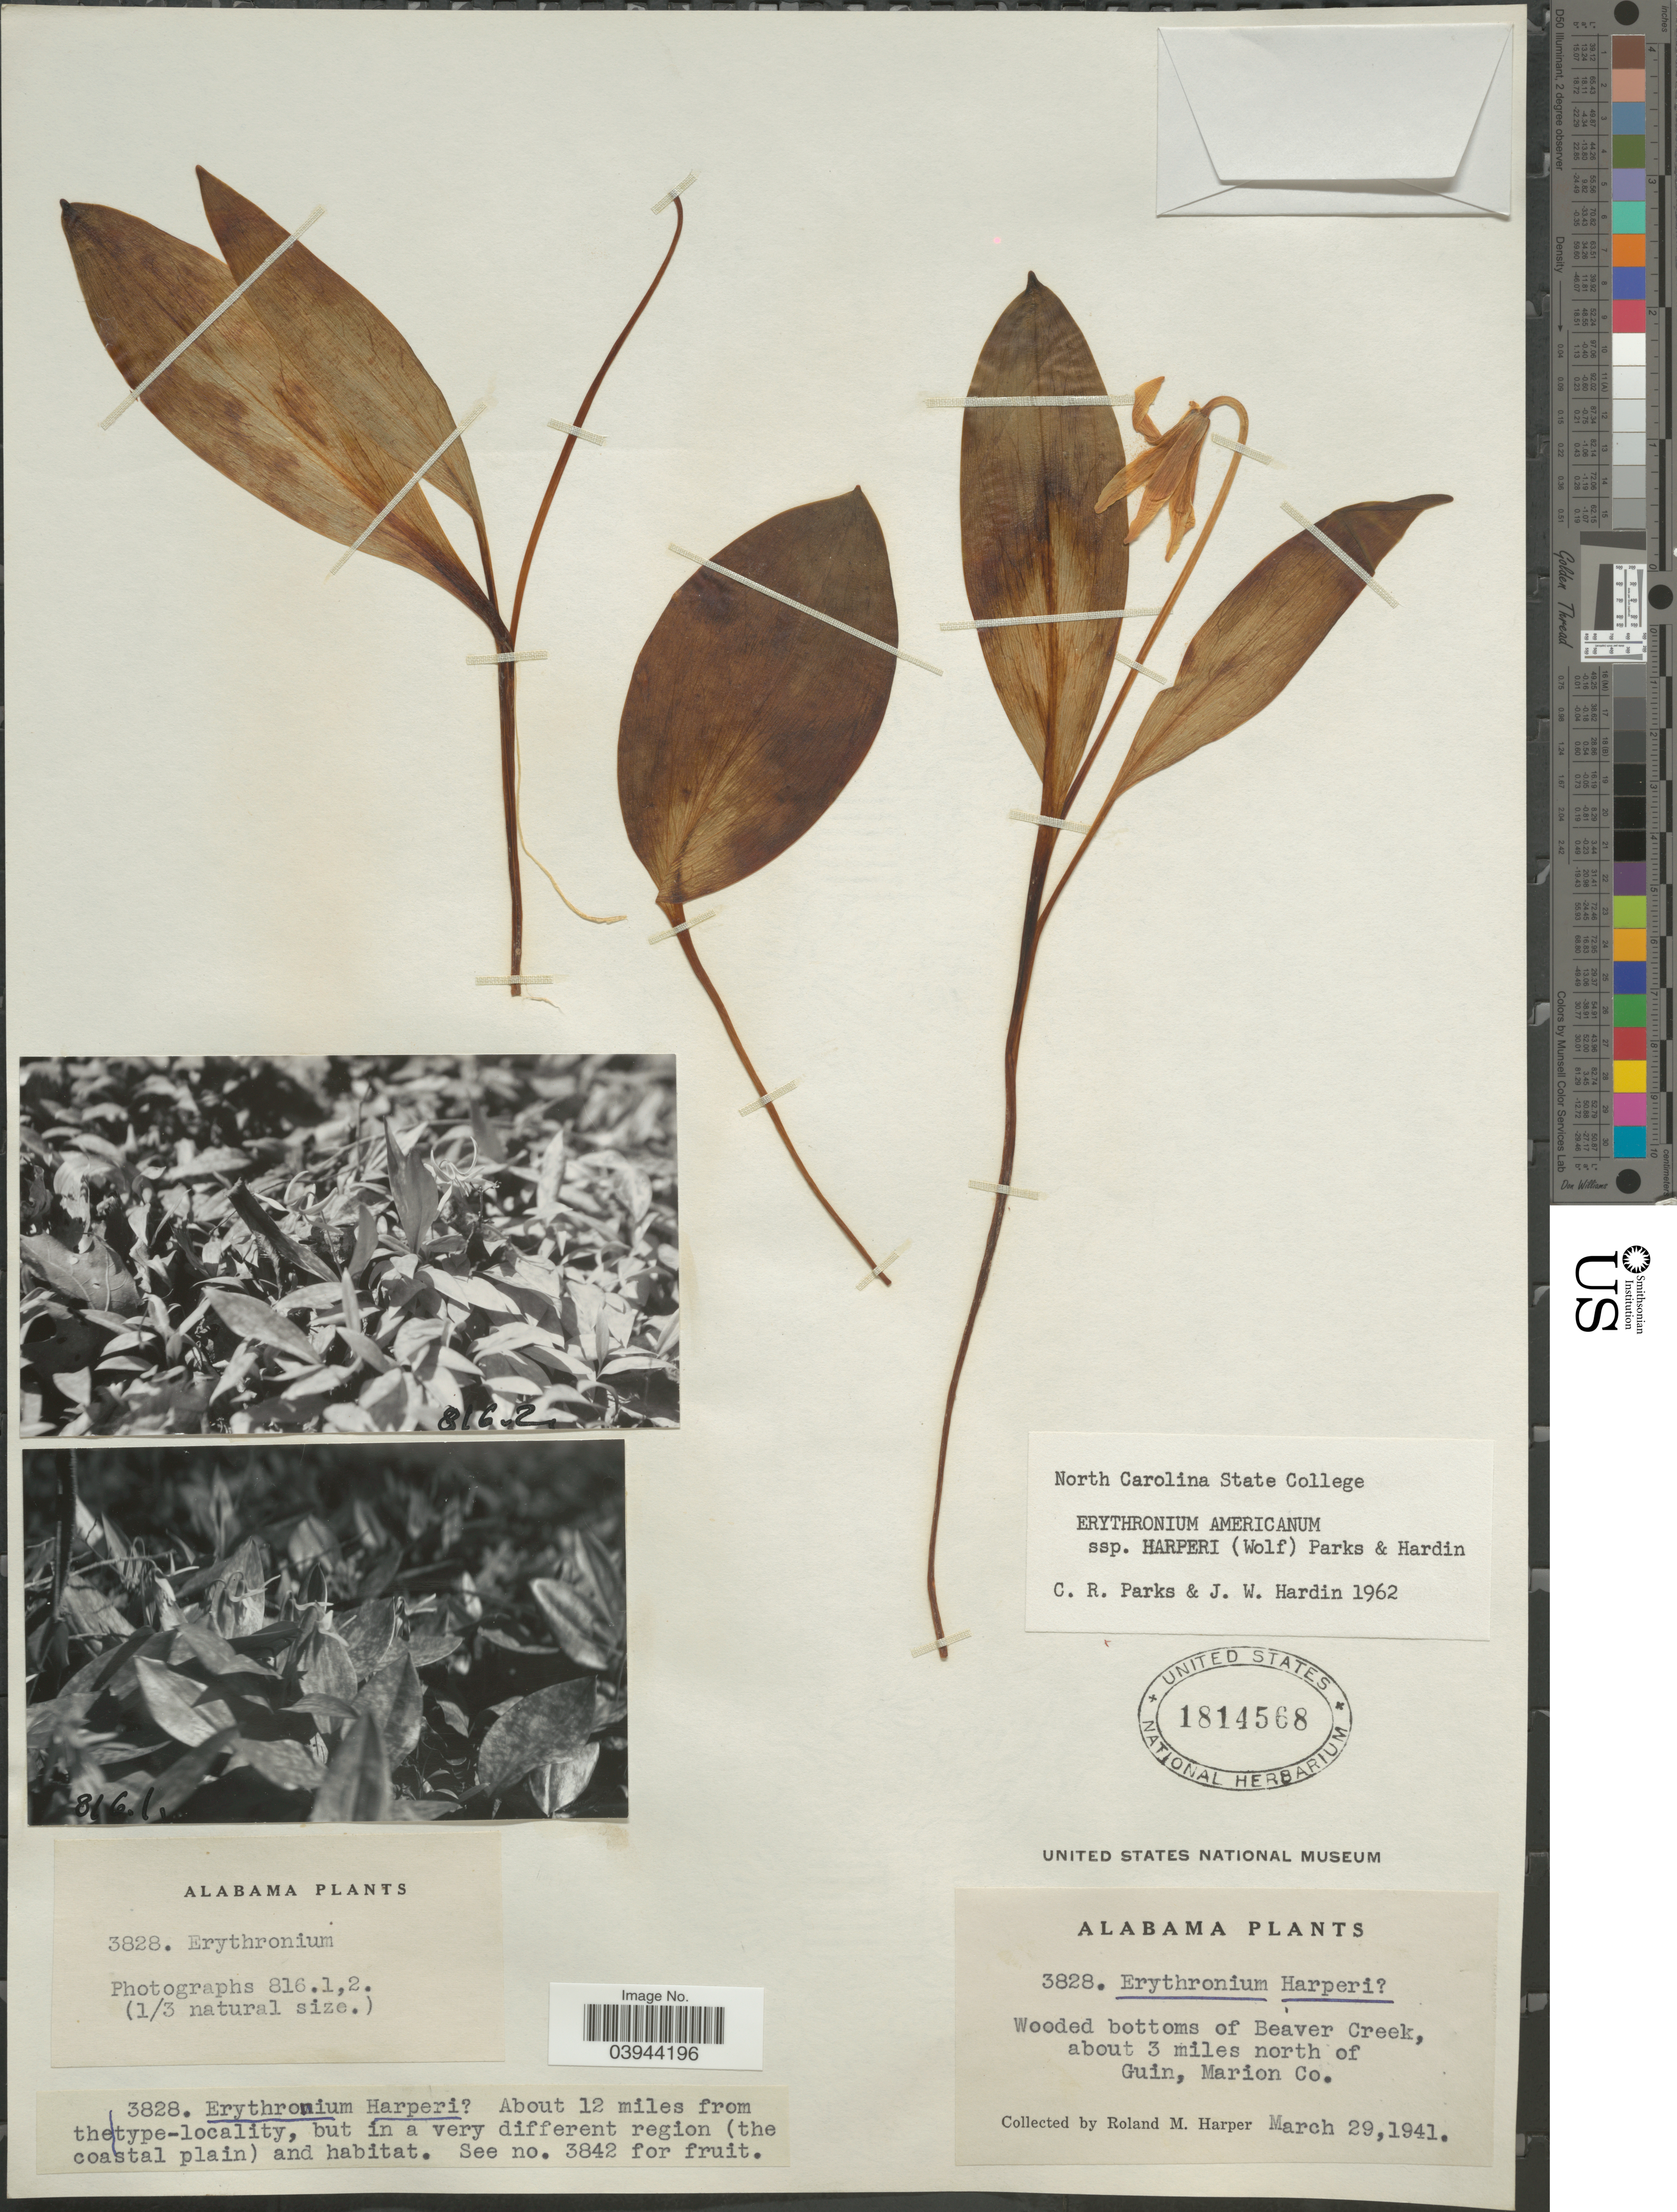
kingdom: Plantae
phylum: Tracheophyta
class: Liliopsida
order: Liliales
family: Liliaceae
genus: Erythronium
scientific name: Erythronium americanum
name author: Ker Gawl.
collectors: R. M. Harper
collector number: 3828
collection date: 1941-03-29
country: United States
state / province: Alabama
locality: Wooded bottoms of Beaver Creek, about 3 miles north of Guin, Marion Co.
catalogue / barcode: US 1814568